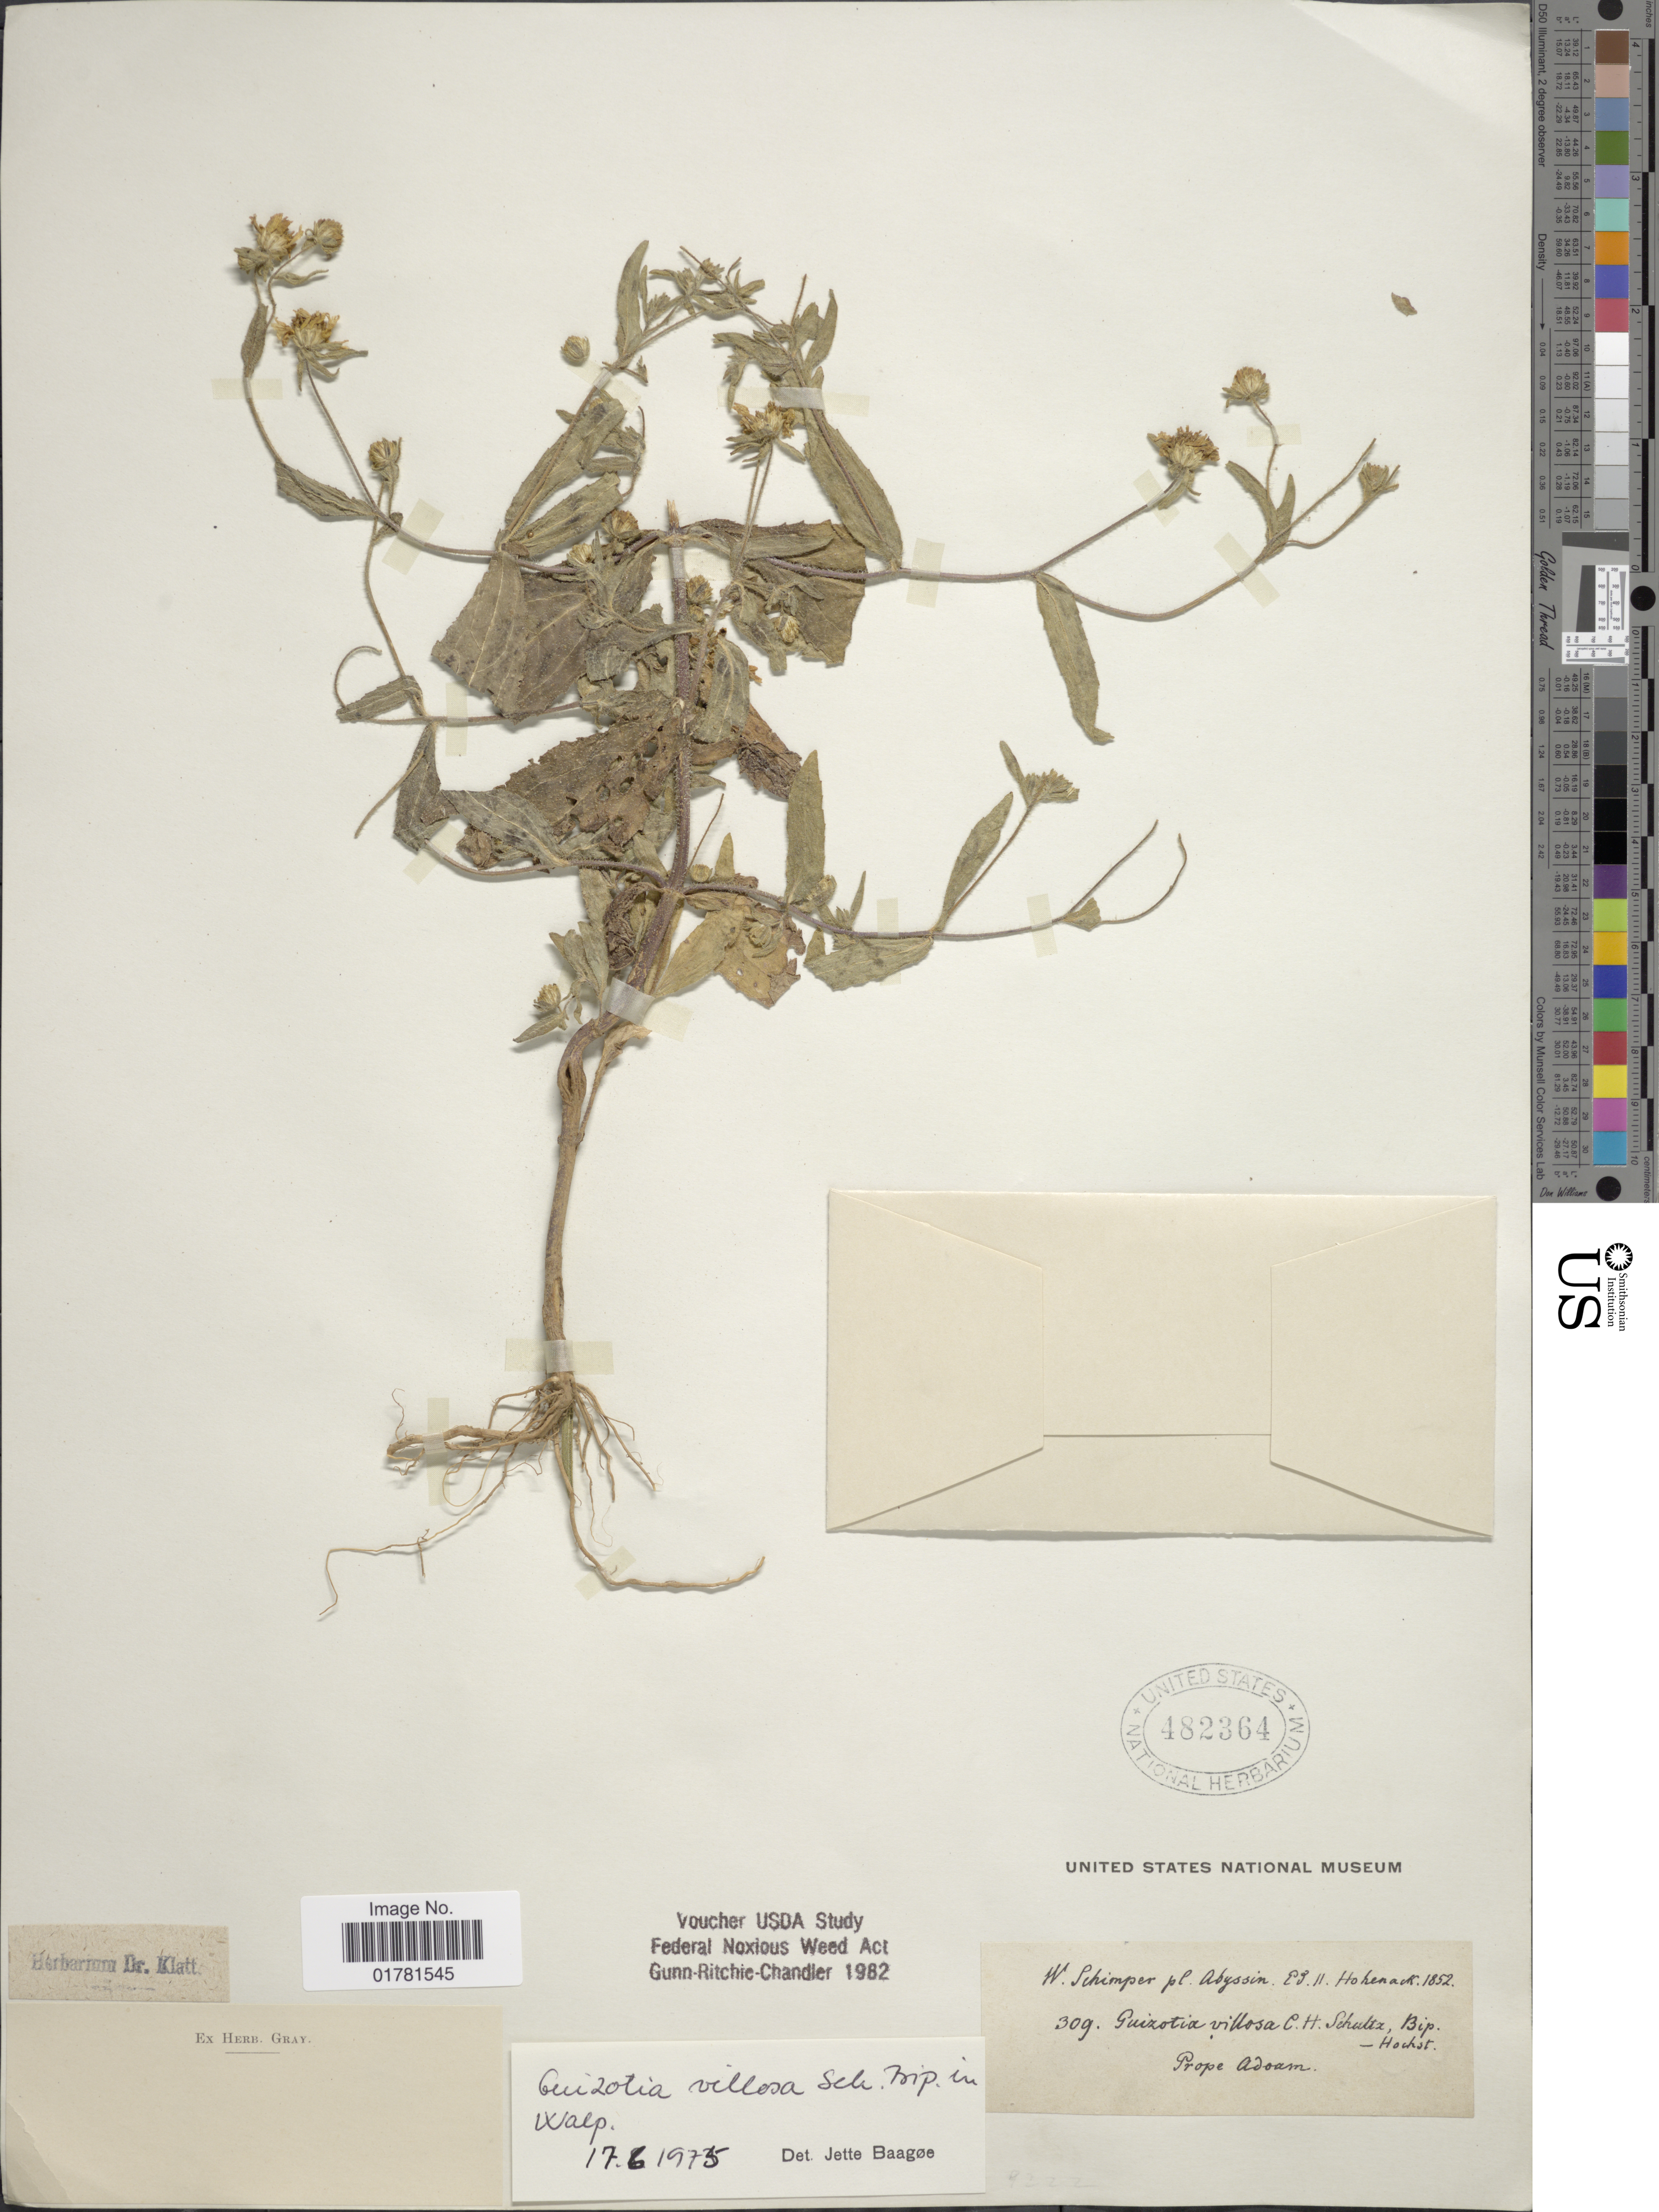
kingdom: Plantae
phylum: Tracheophyta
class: Magnoliopsida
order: Asterales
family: Asteraceae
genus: Guizotia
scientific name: Guizotia villosa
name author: Sch. Bip.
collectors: W. Schimper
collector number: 309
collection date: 1852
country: Ethiopia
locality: Abyssin, prope Adoam.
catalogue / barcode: US 482364